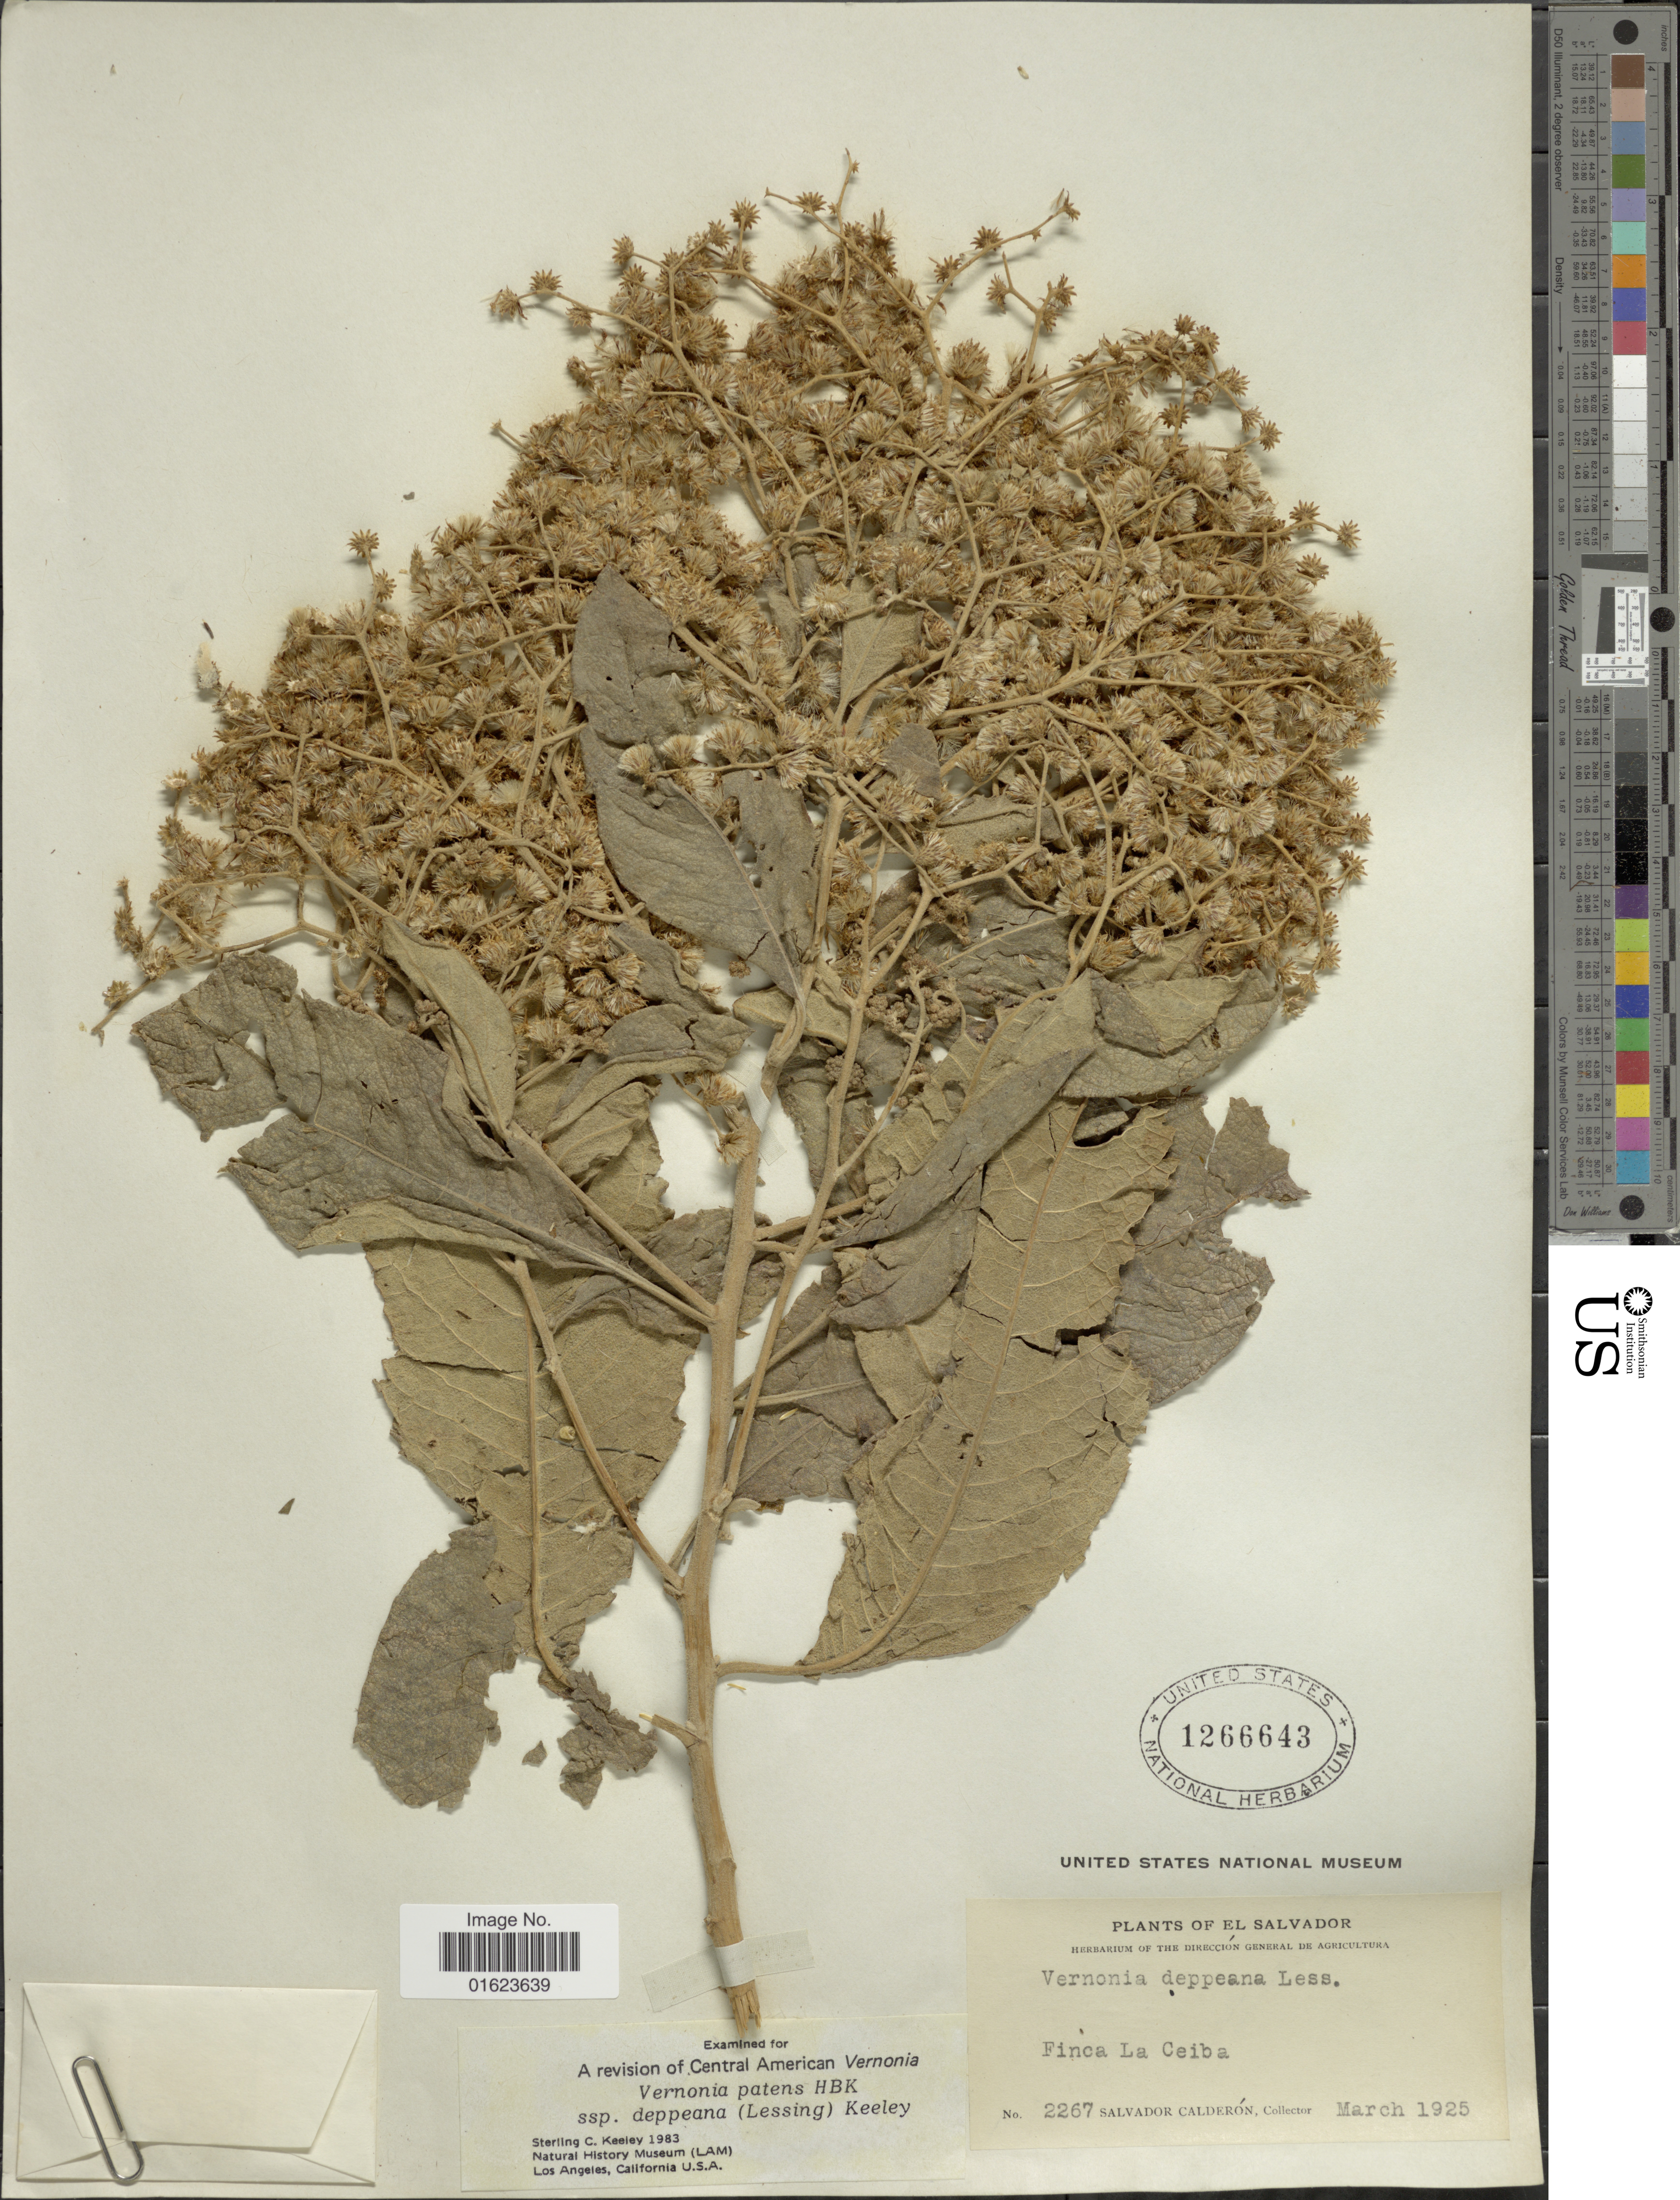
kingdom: Plantae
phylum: Tracheophyta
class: Magnoliopsida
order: Asterales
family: Asteraceae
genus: Vernonanthura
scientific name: Vernonanthura deppeana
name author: (Less.) H. Rob.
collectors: S. Calderón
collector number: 2267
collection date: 1925-03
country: El Salvador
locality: El Salvador.Finca La Ceiba.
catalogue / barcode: US 1266643